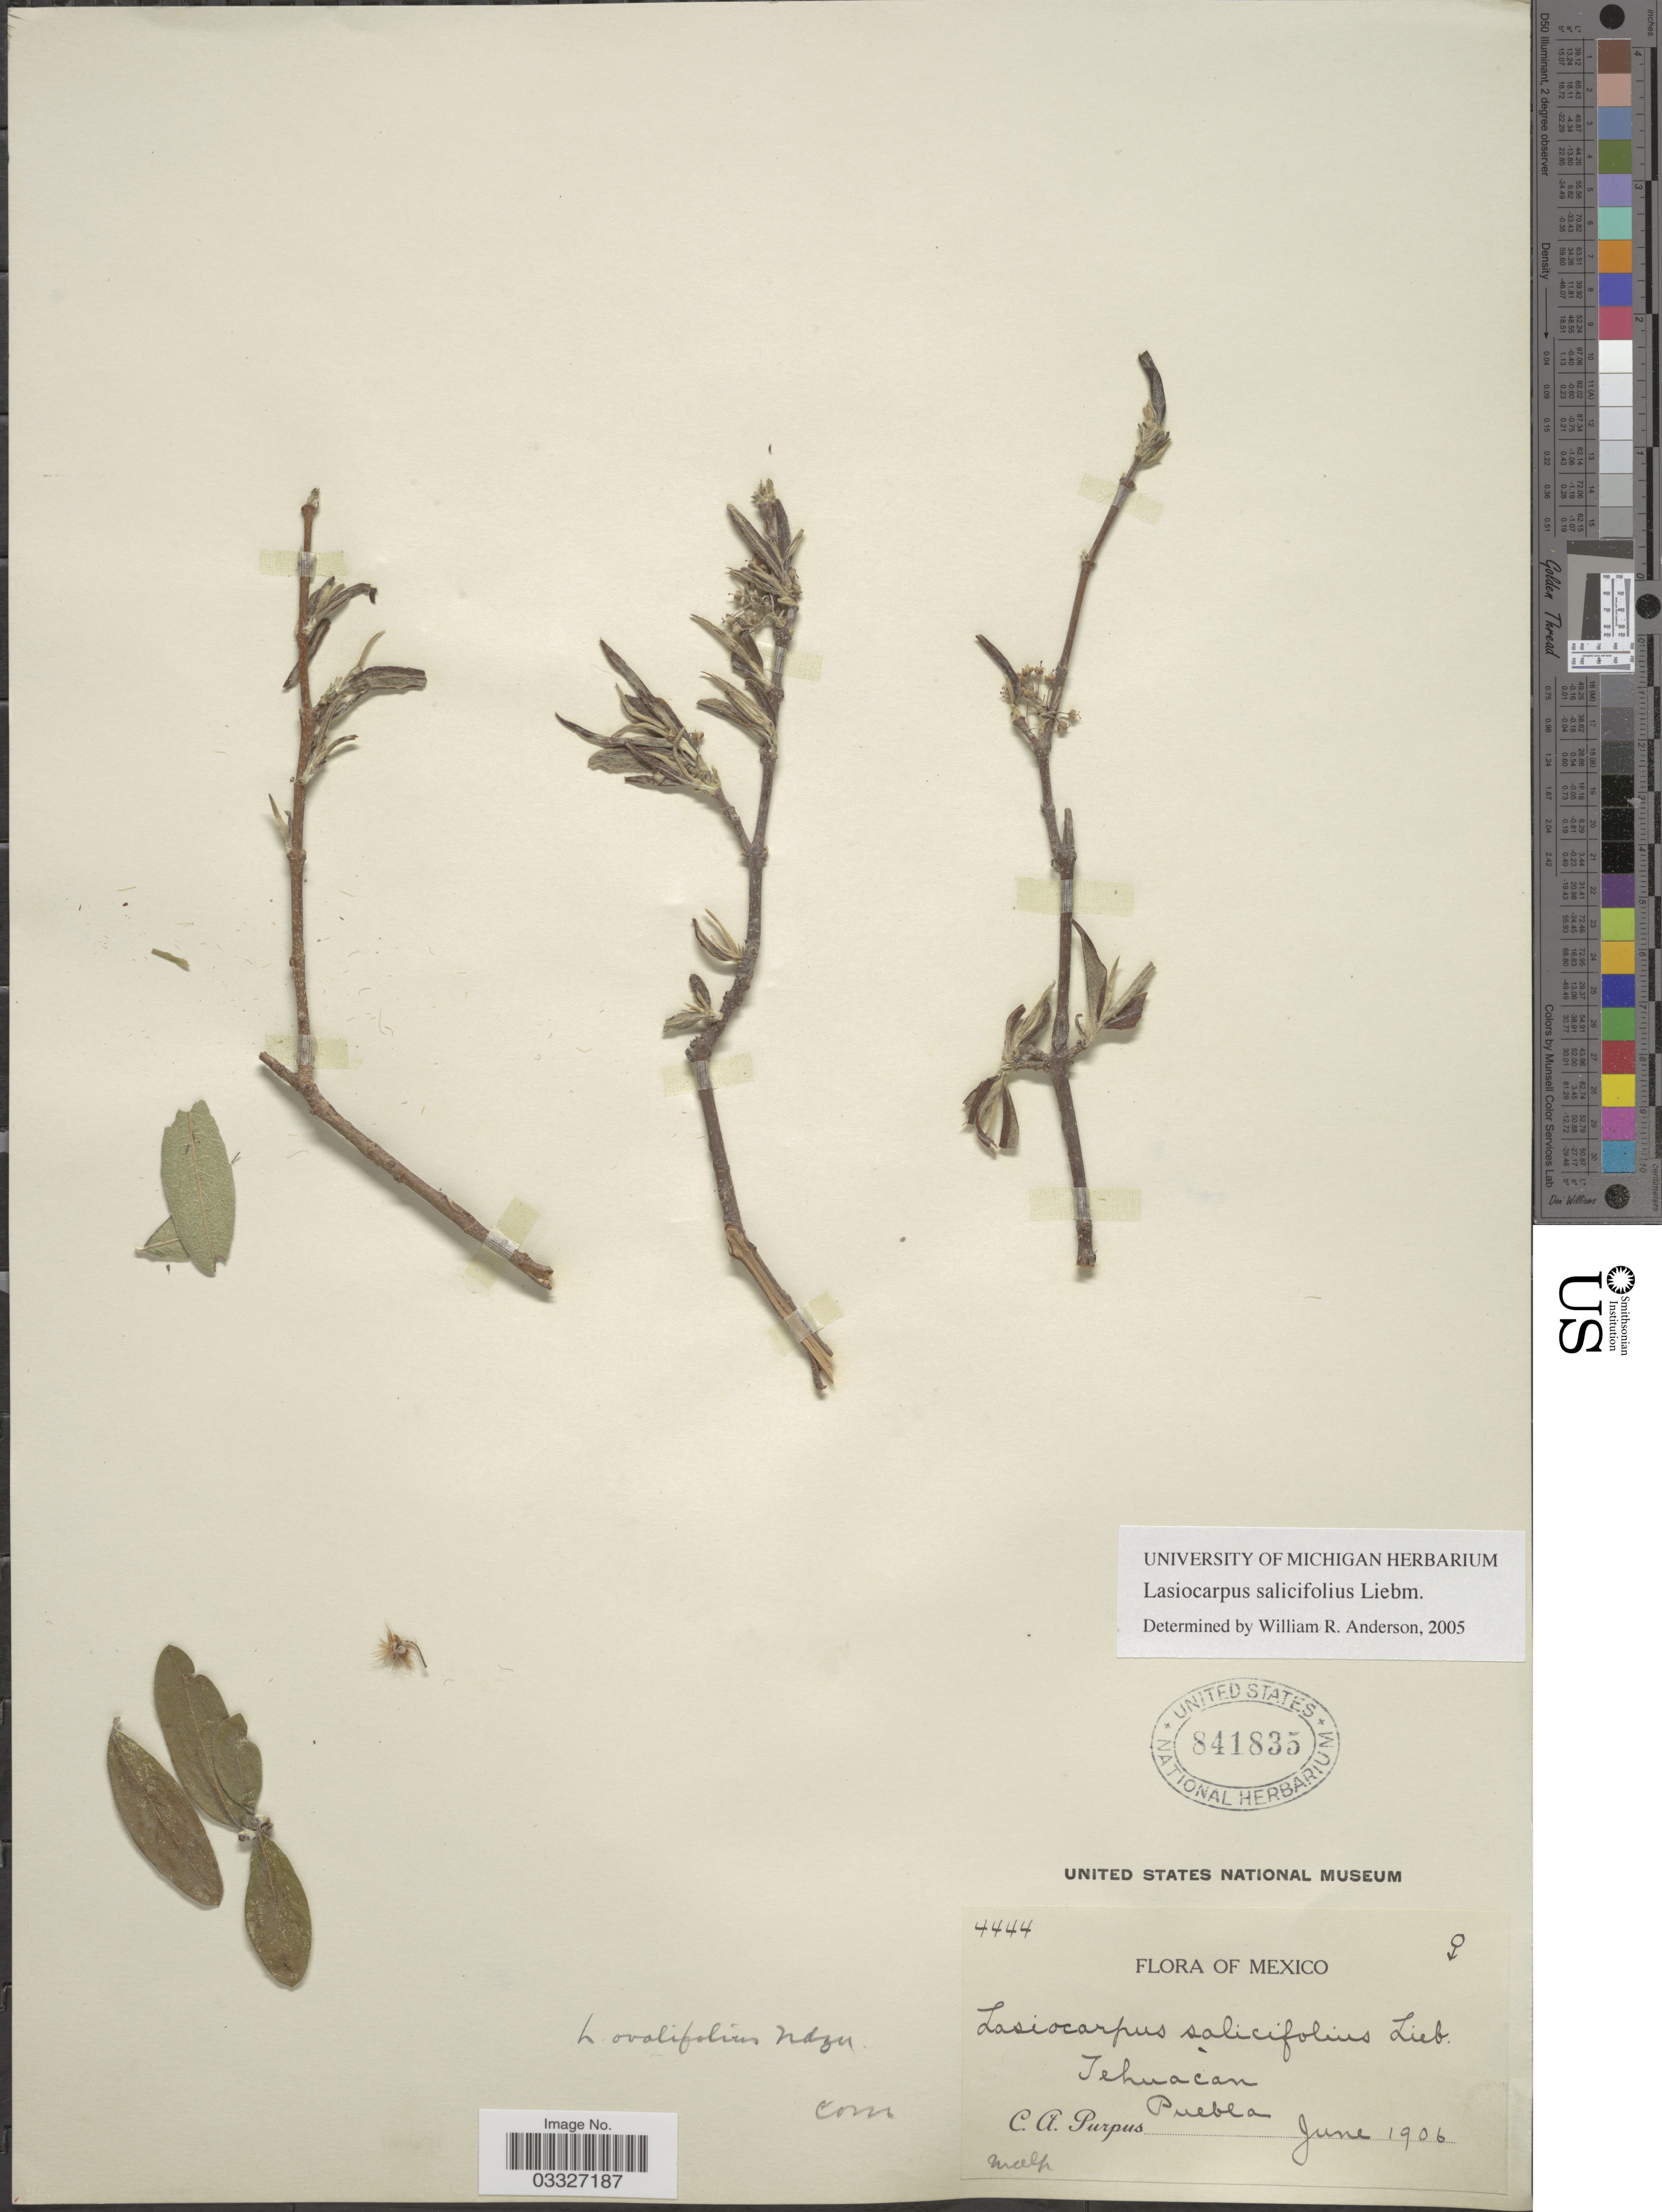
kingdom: Plantae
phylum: Tracheophyta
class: Magnoliopsida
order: Malpighiales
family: Malpighiaceae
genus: Lasiocarpus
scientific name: Lasiocarpus salicifolius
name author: Liebm.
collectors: C. A. Purpus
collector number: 4444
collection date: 1906-06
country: Mexico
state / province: Puebla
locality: Tehuacan.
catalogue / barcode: US 841835